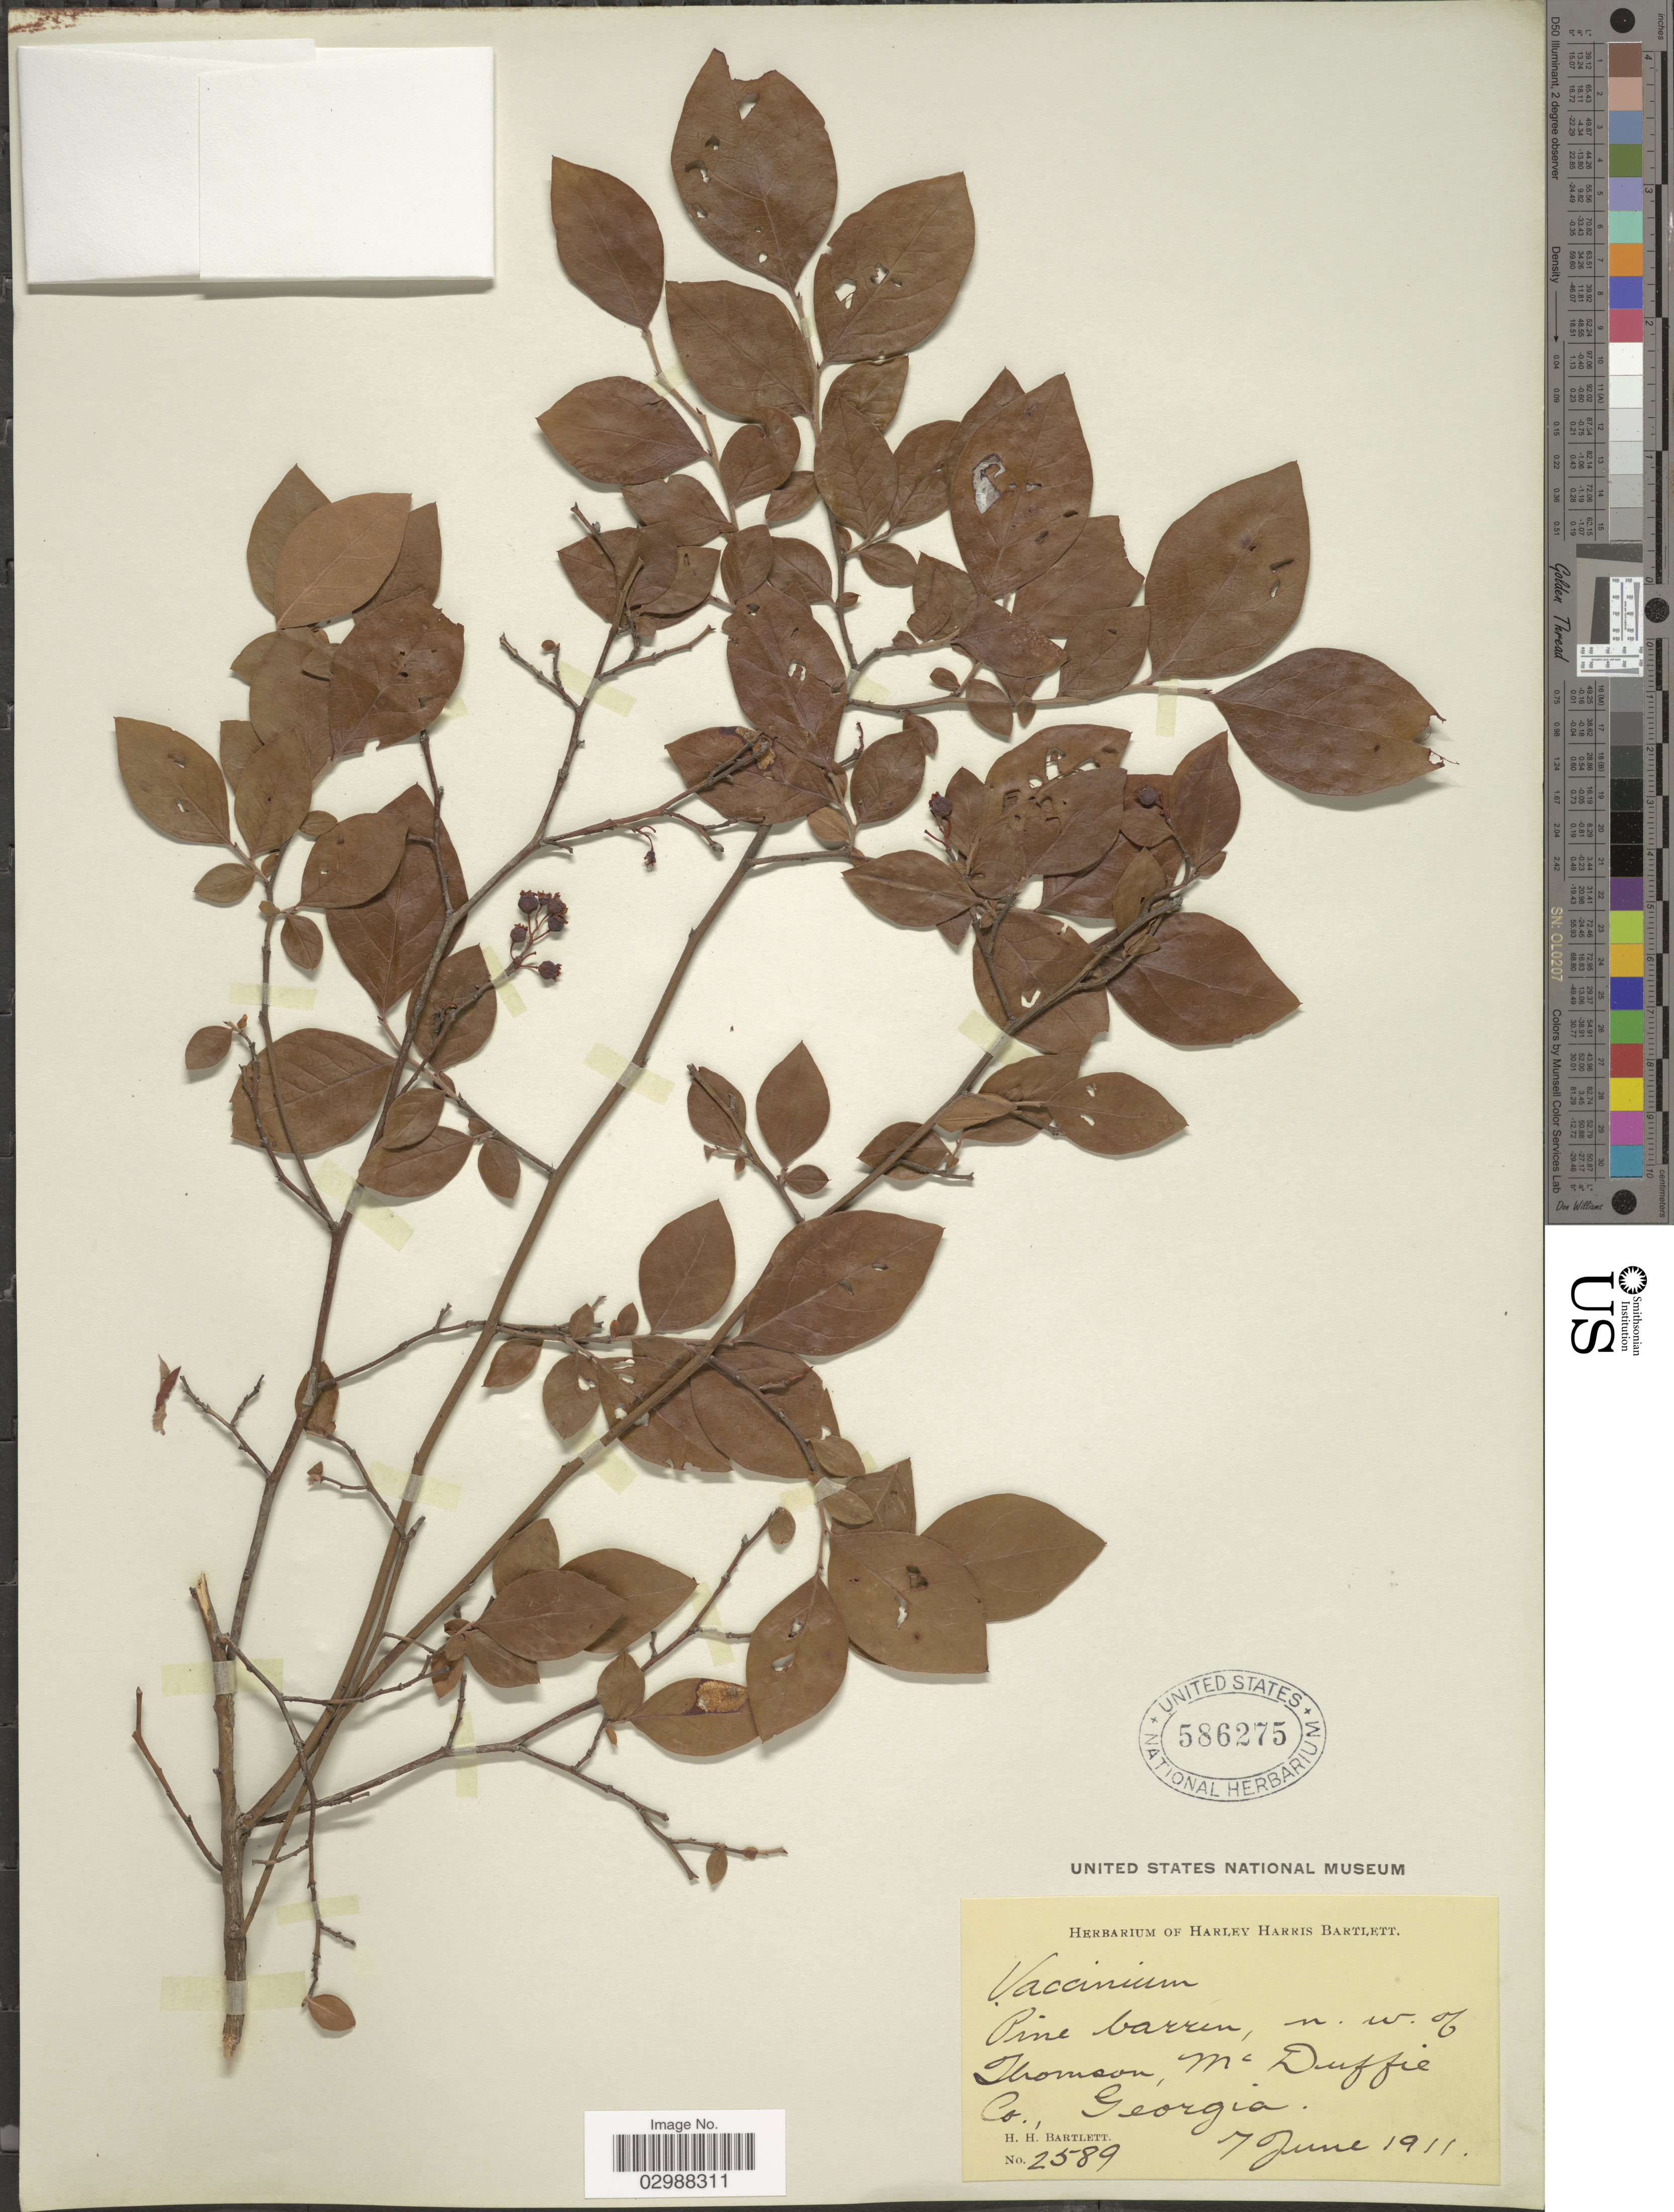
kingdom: Plantae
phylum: Tracheophyta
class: Magnoliopsida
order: Ericales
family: Ericaceae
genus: Vaccinium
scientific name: Vaccinium fuscatum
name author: Aiton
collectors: H. H. Bartlett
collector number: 2589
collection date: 1911-06-07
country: United States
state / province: Georgia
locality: Pine barren, n.w. of Thomson, Mc Duffie Co.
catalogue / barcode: US 586275